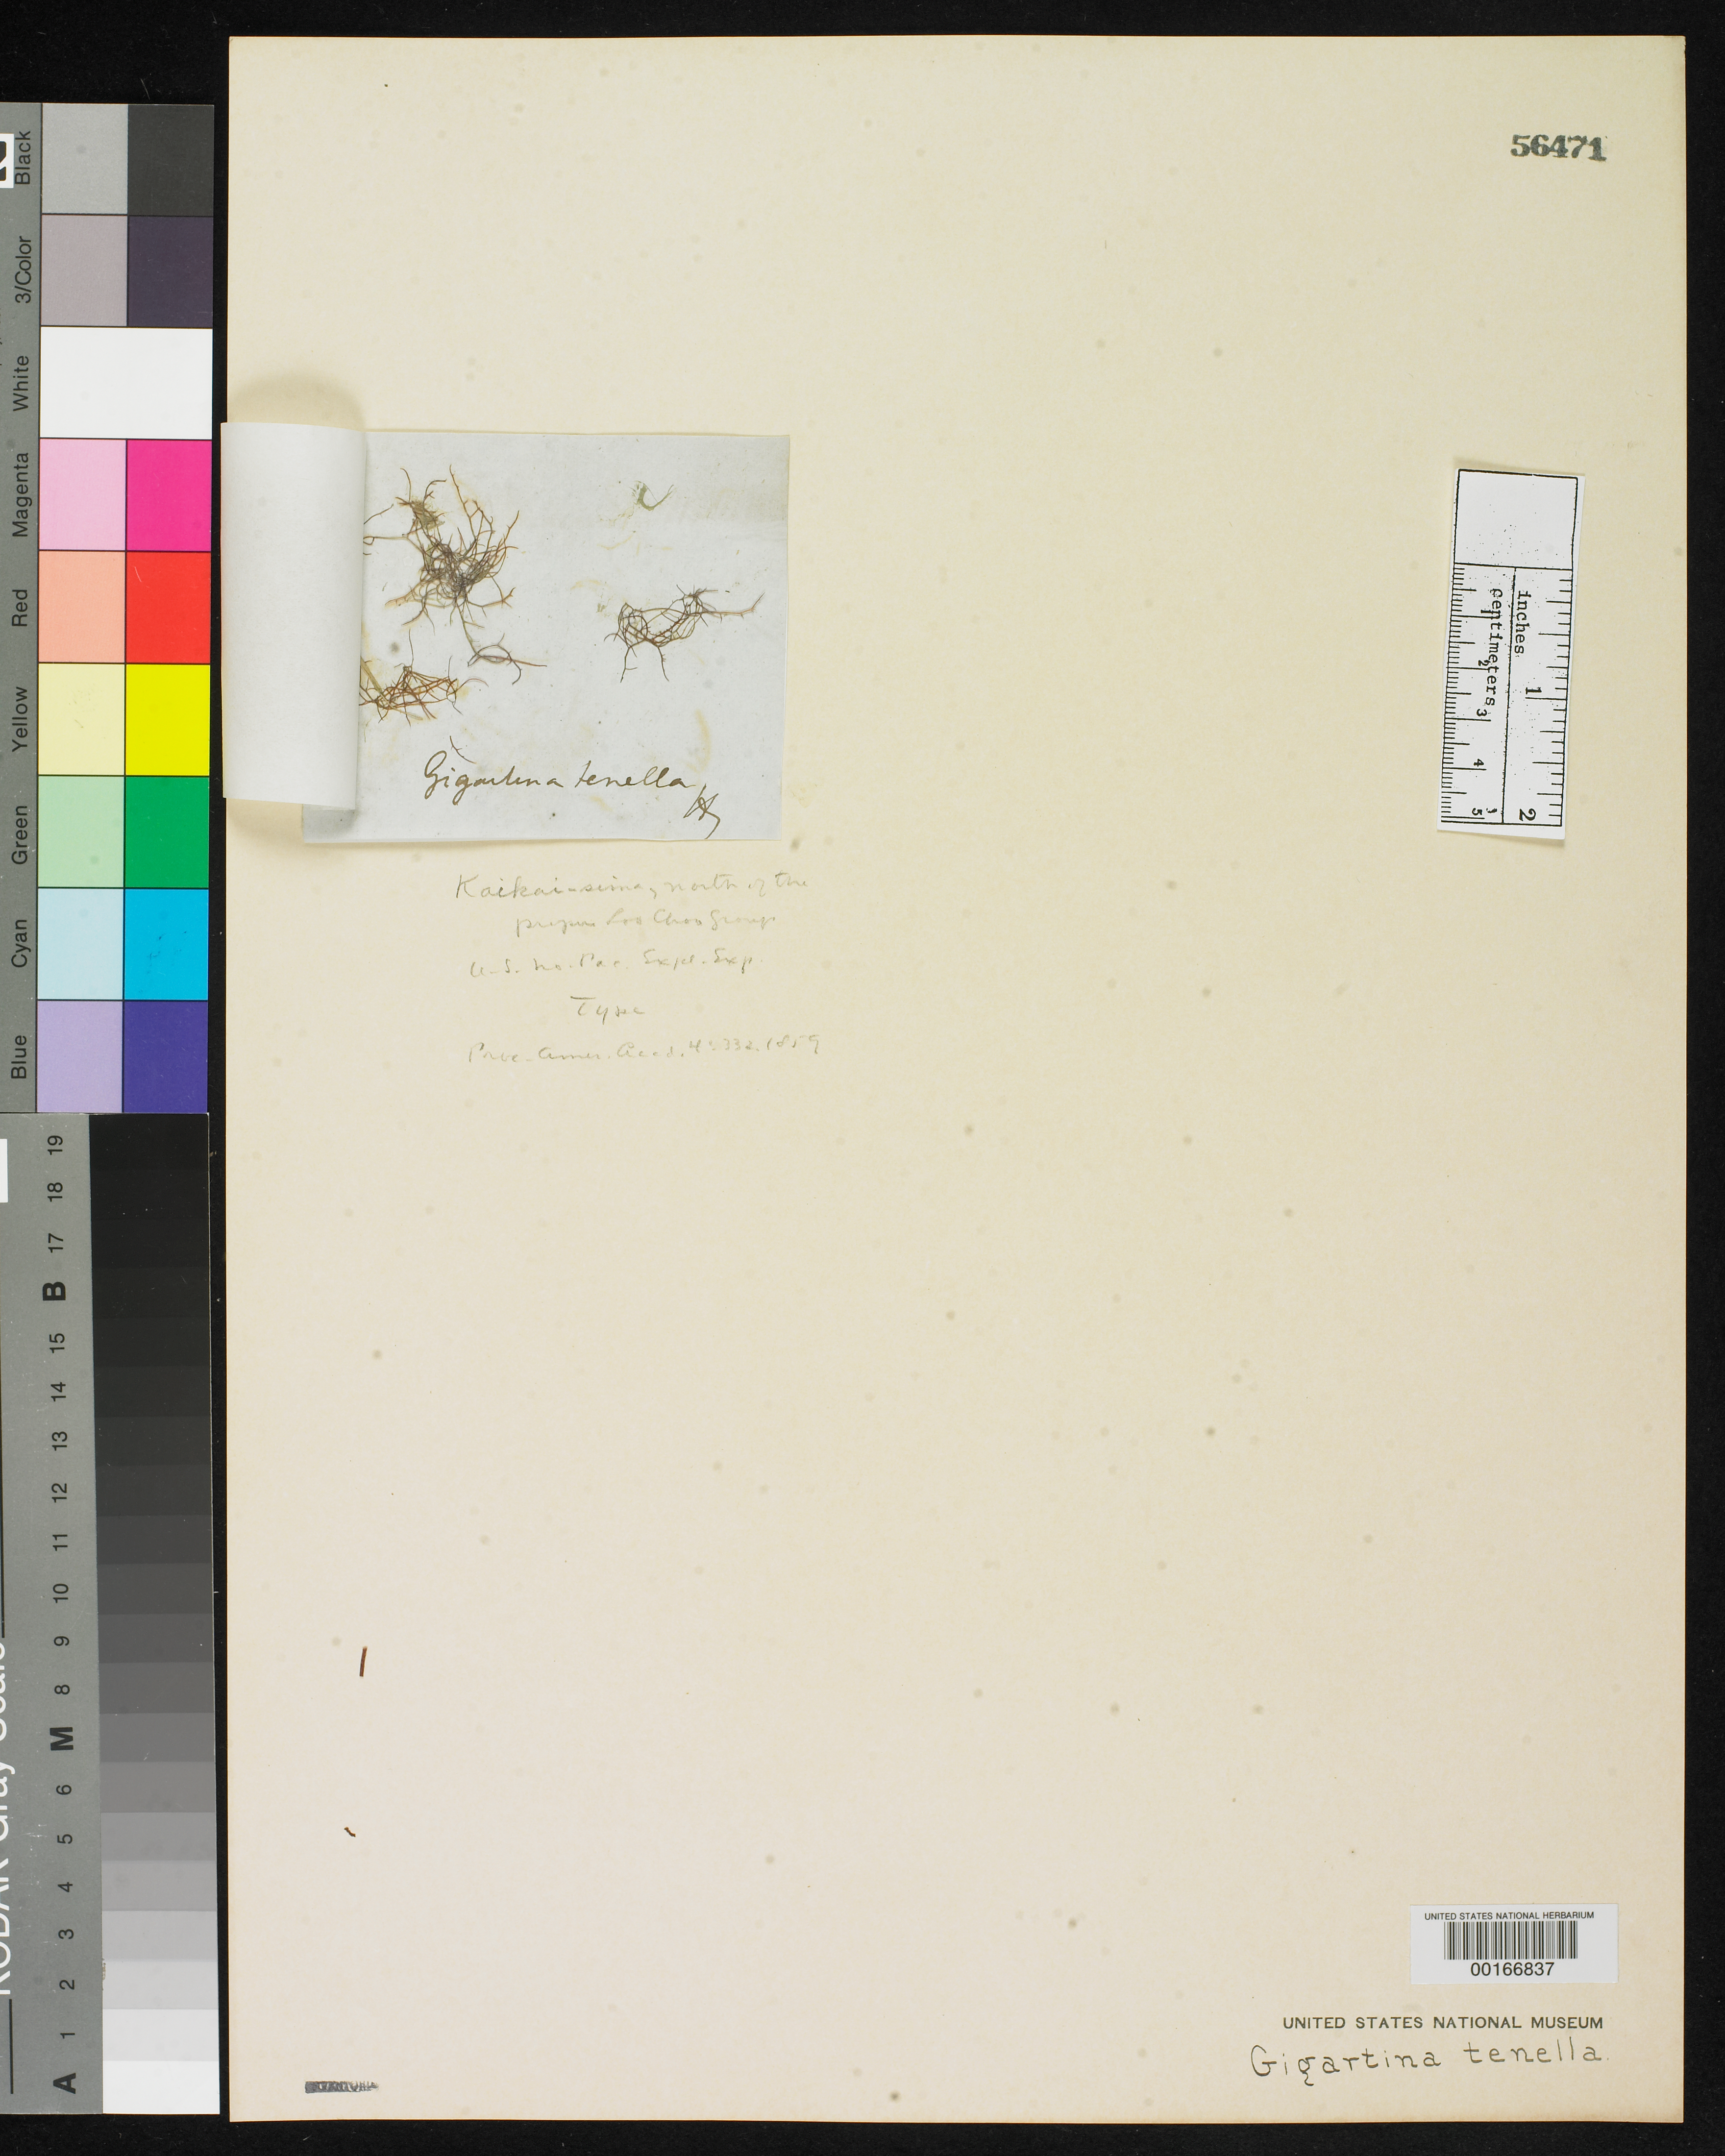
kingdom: Plantae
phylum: Rhodophyta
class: Florideophyceae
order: Gigartinales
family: Gigartinaceae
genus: Gigartina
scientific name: Gigartina tenella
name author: Harv.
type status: Isotype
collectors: C. Wright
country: Japan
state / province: Kagosima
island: Kikaishima (Kaikai-sima)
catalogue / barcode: US 56471